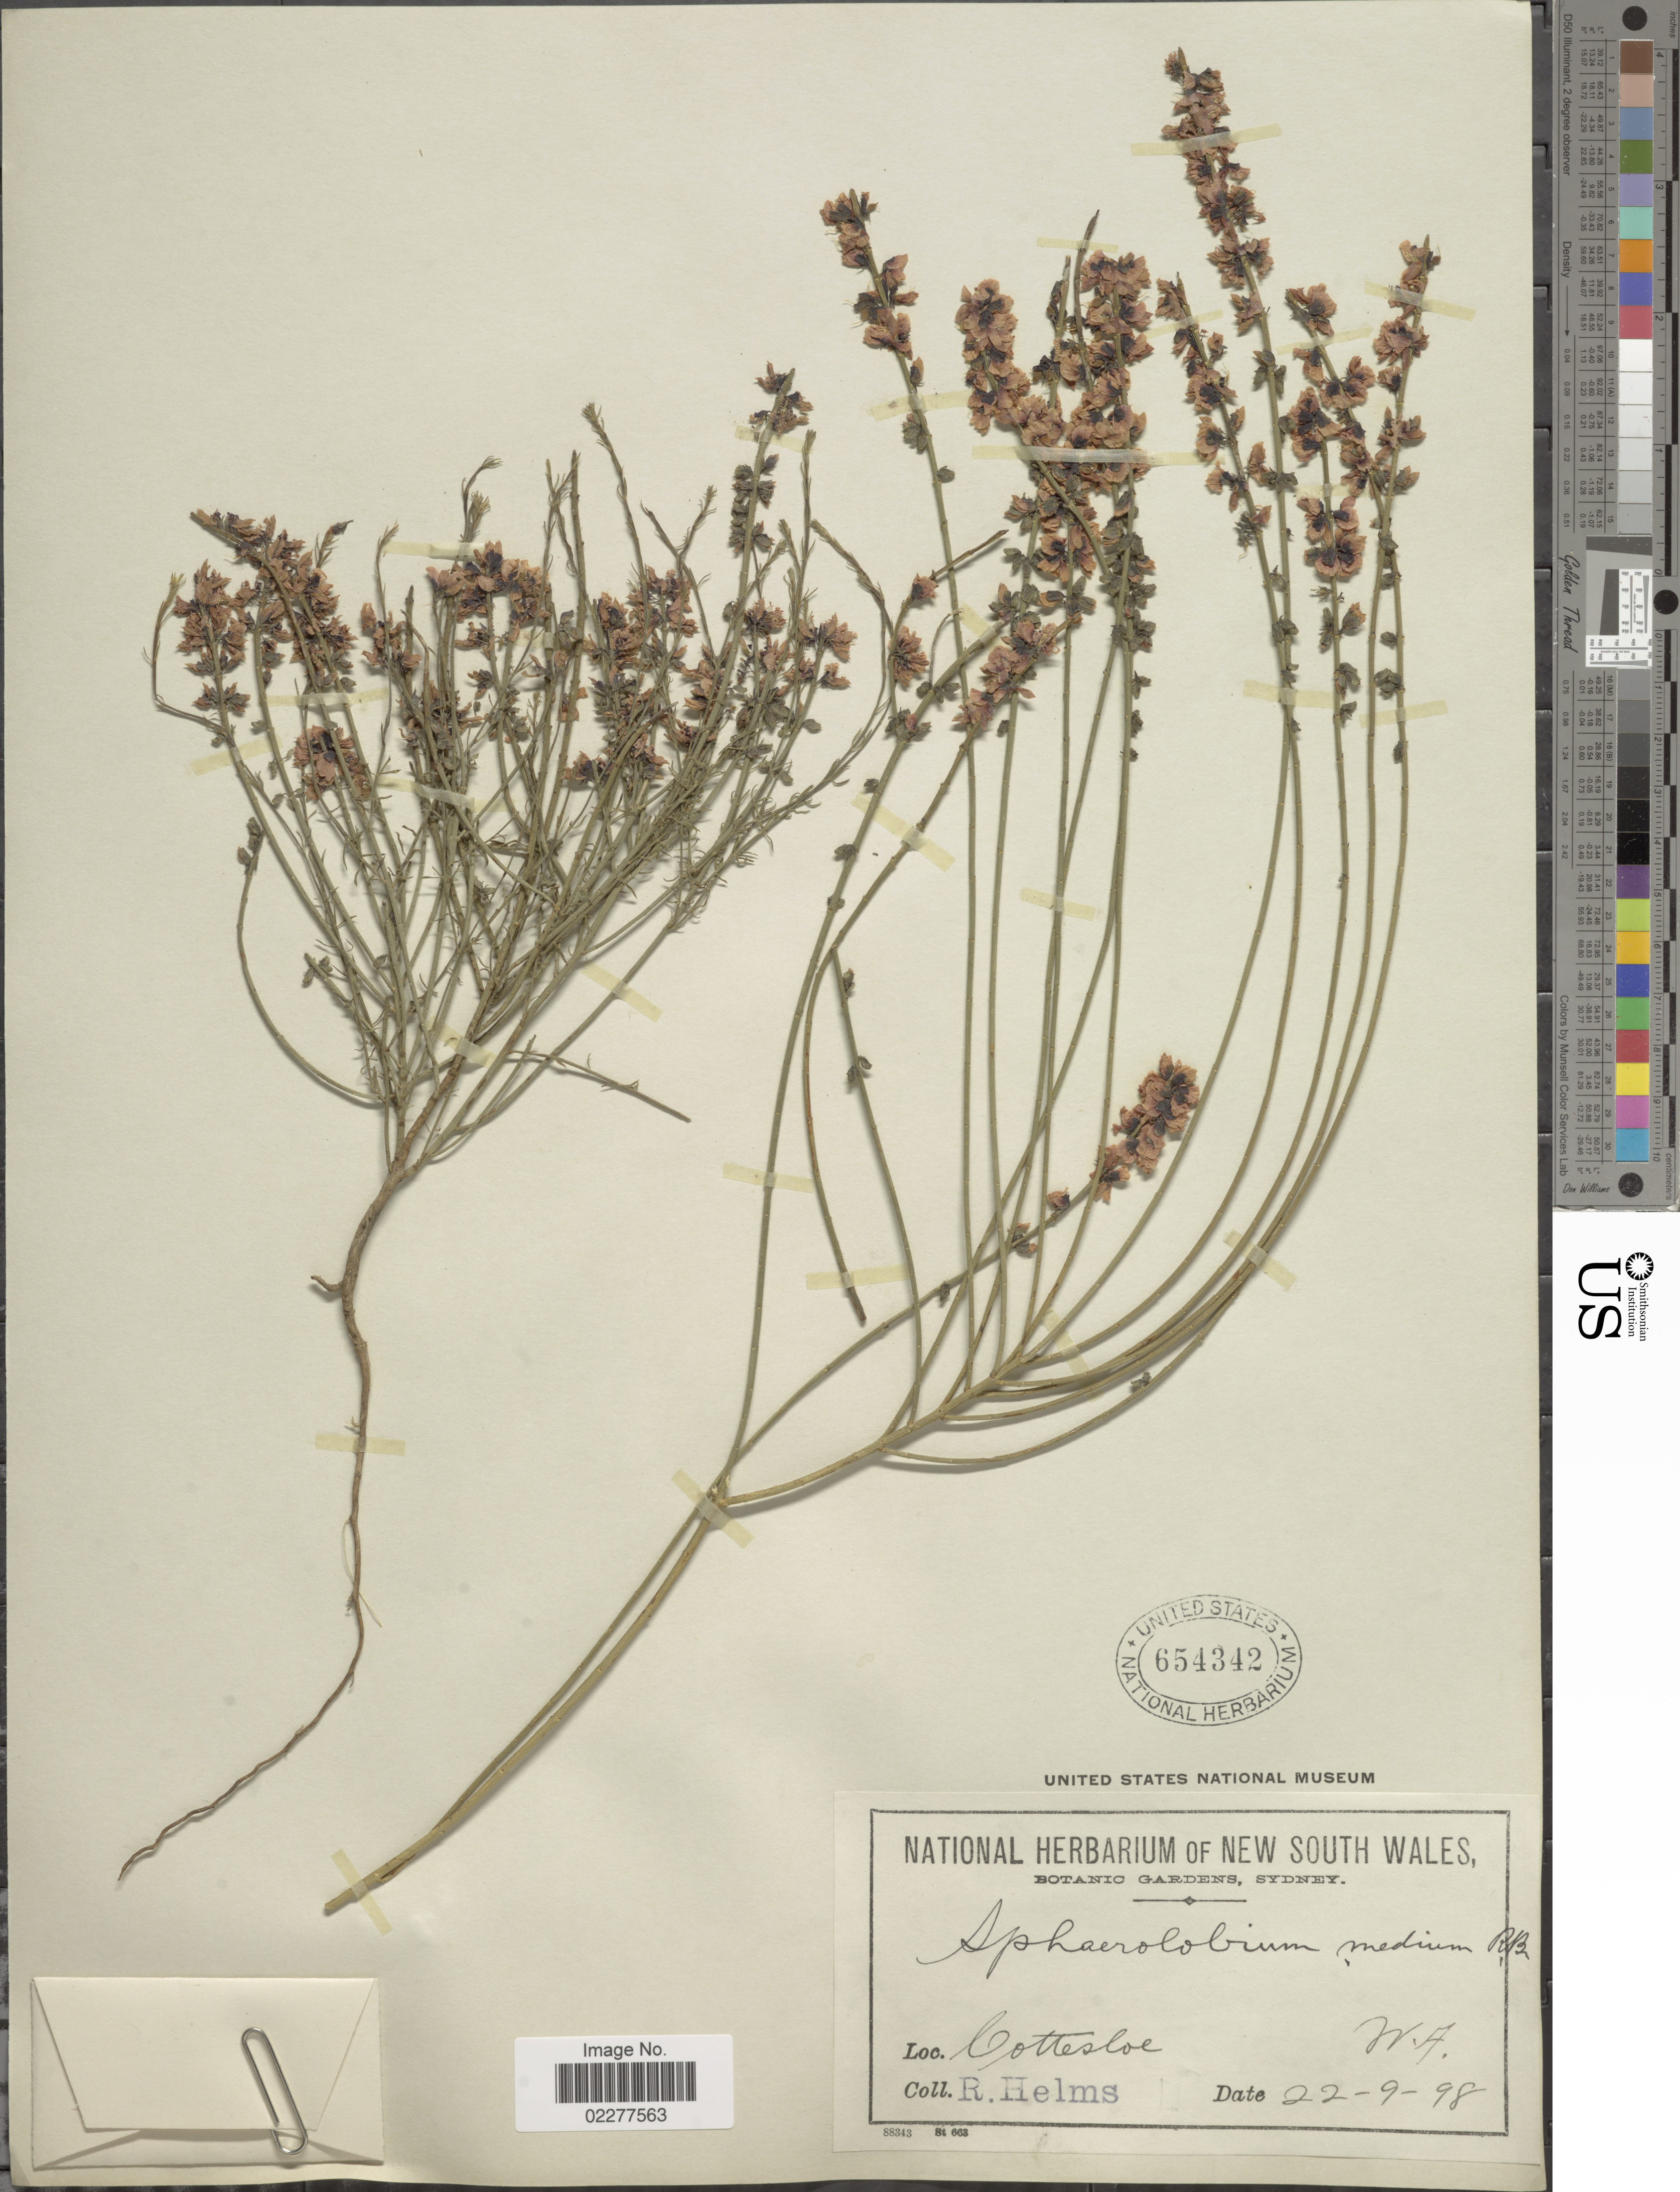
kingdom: Plantae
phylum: Tracheophyta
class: Magnoliopsida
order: Fabales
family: Fabaceae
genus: Sphaerolobium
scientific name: Sphaerolobium medium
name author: R. Br.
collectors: R. Helms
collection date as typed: Transcribed d/m/y: 22/9/98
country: Australia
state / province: Western Australia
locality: Cottesloe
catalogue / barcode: US 654342